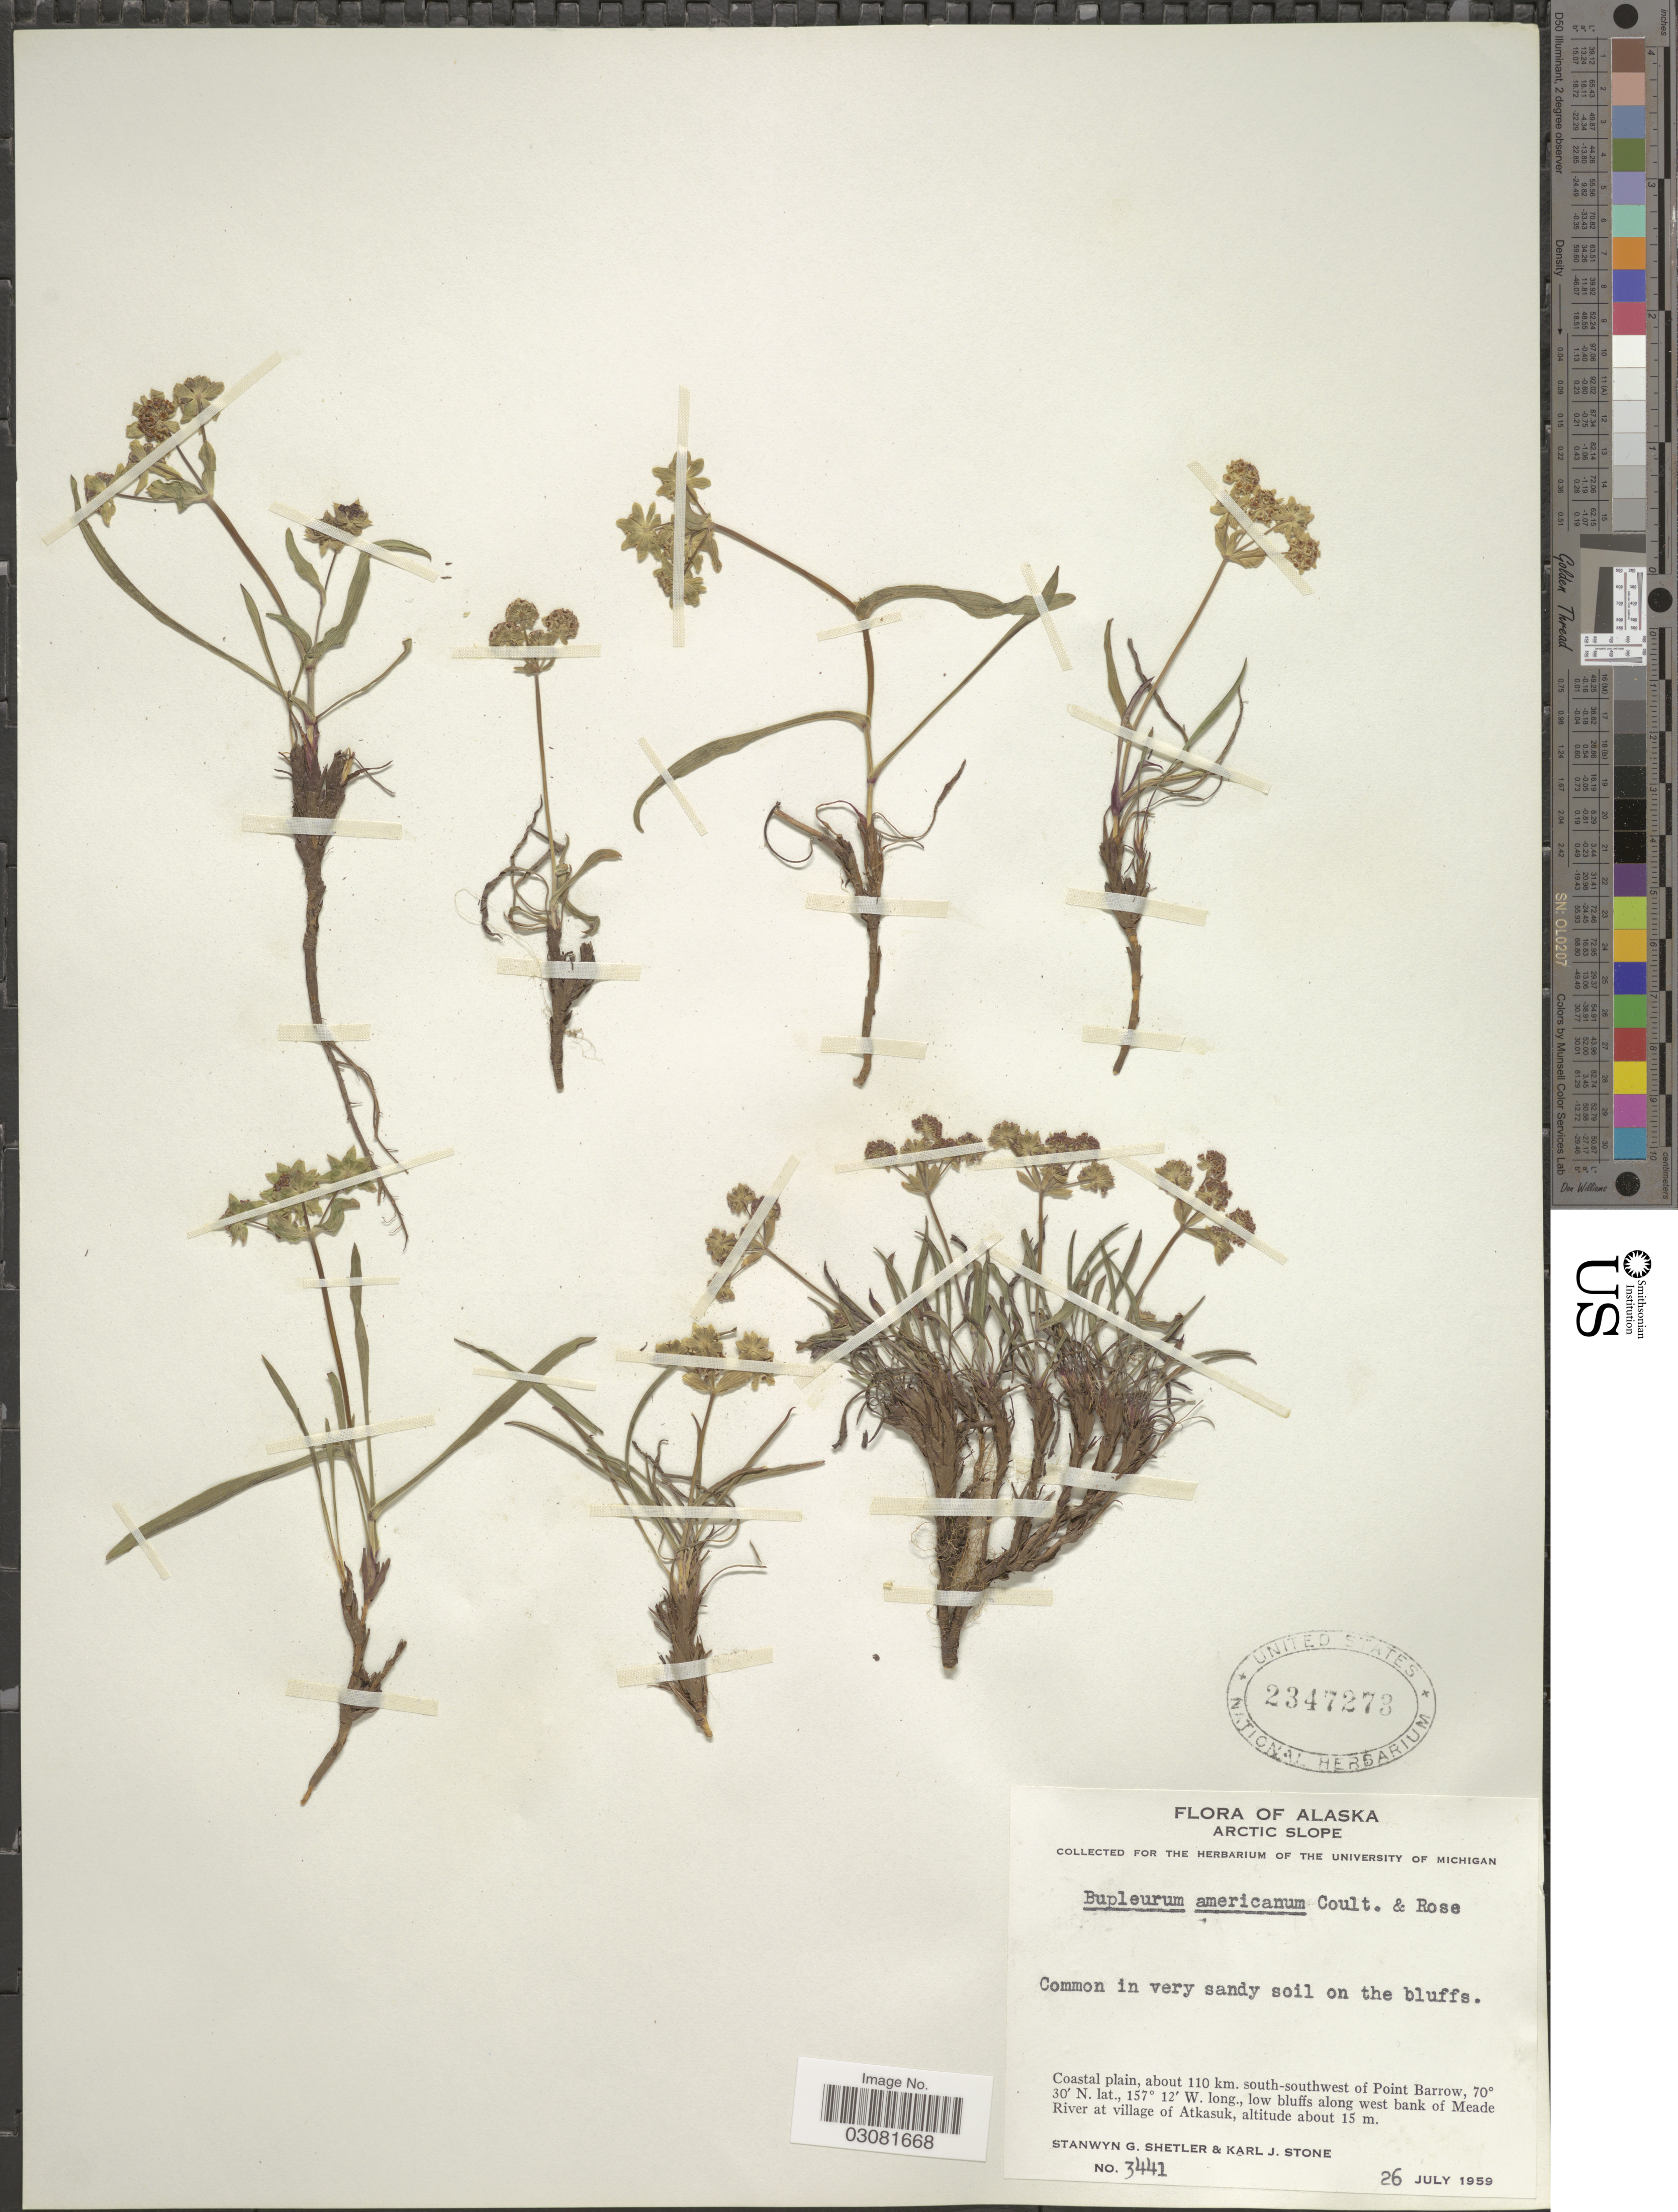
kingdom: Plantae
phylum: Tracheophyta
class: Magnoliopsida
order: Apiales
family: Apiaceae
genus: Bupleurum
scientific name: Bupleurum americanum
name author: J.M. Coult. & Rose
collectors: S. Shetler & K. J. Stone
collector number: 3441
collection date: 1959-07-26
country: United States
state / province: Alaska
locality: Arctic Slope, Coastal plain, about 110 km. south-southwest of Point Barrow, low bluffs along west bank of Meade River at village of Atkasuk.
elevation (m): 15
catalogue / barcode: US 2347273